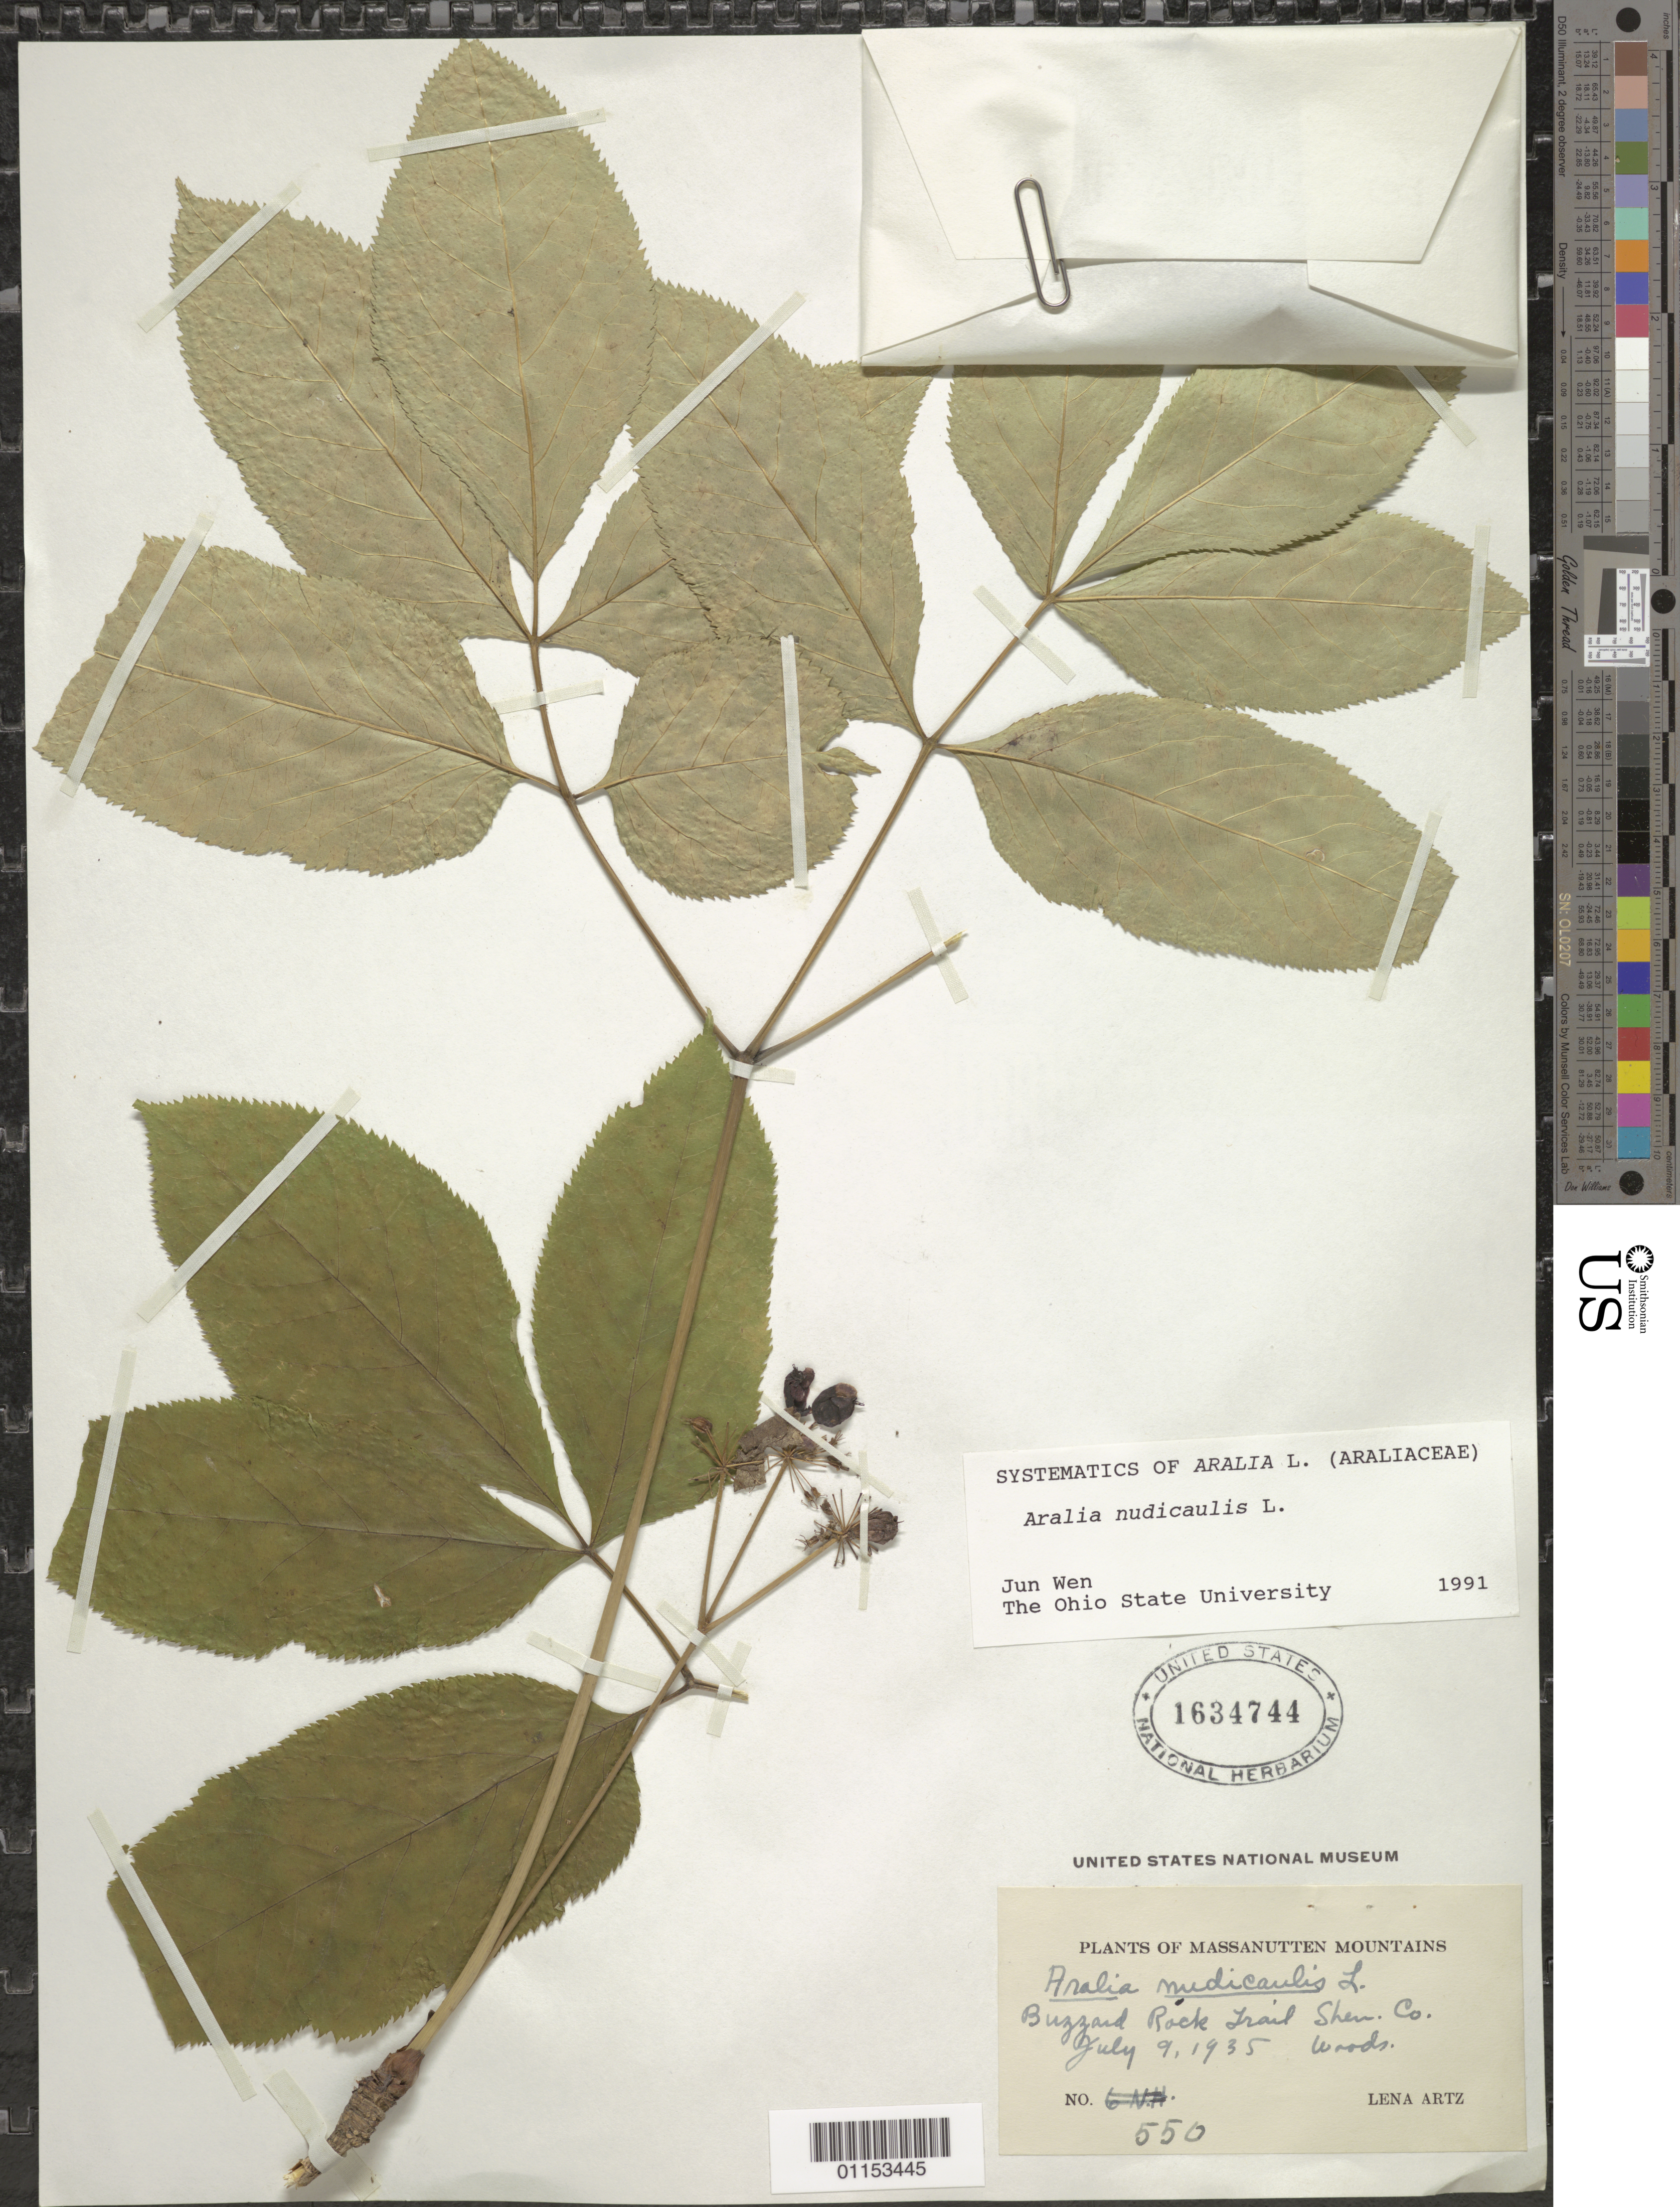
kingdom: Plantae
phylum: Tracheophyta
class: Magnoliopsida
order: Apiales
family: Araliaceae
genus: Aralia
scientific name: Aralia nudicaulis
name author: L.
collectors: L. Artz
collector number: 550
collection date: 1935-07-09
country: United States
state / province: Virginia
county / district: Shenandoah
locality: Buzzard Rock Trail. Massanutten Mts.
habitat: Woods.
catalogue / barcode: US 1634744